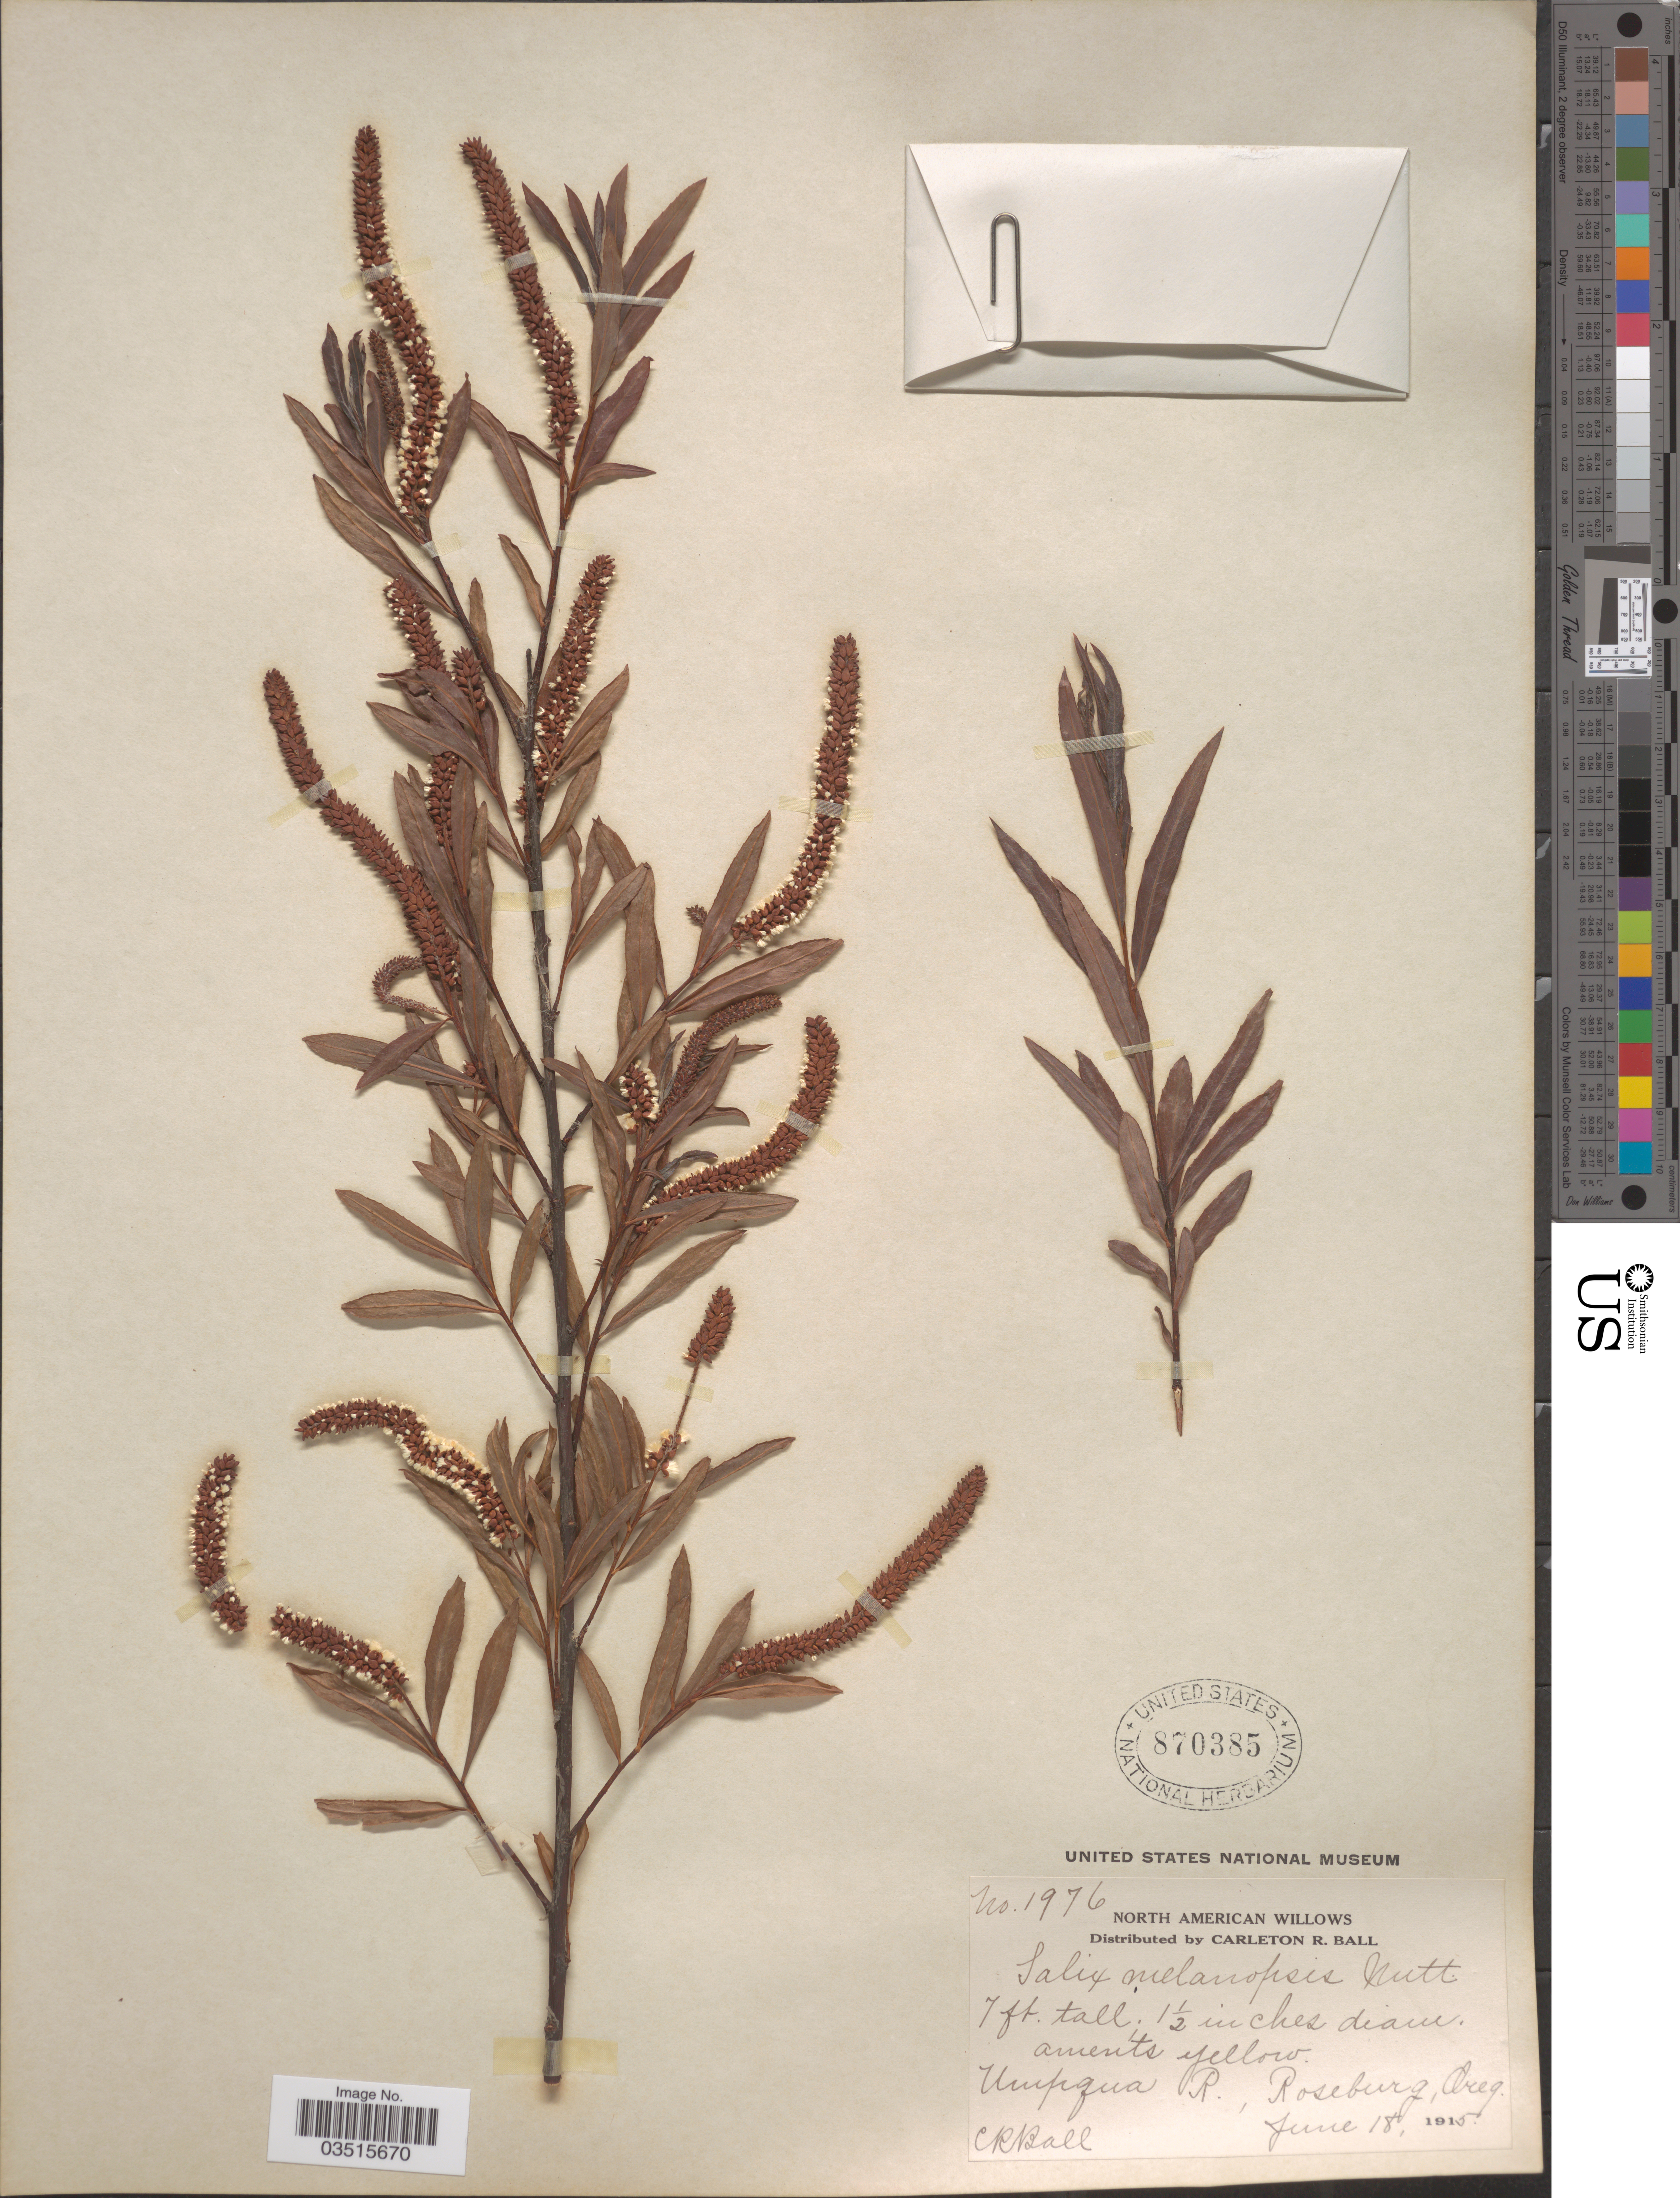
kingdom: Plantae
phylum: Tracheophyta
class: Magnoliopsida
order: Malpighiales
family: Salicaceae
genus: Salix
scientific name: Salix melanopsis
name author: Nutt.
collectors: C. R. Ball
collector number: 1976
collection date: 1915-06-18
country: United States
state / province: Oregon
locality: Umpqua R., Roseburg.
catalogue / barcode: US 870385